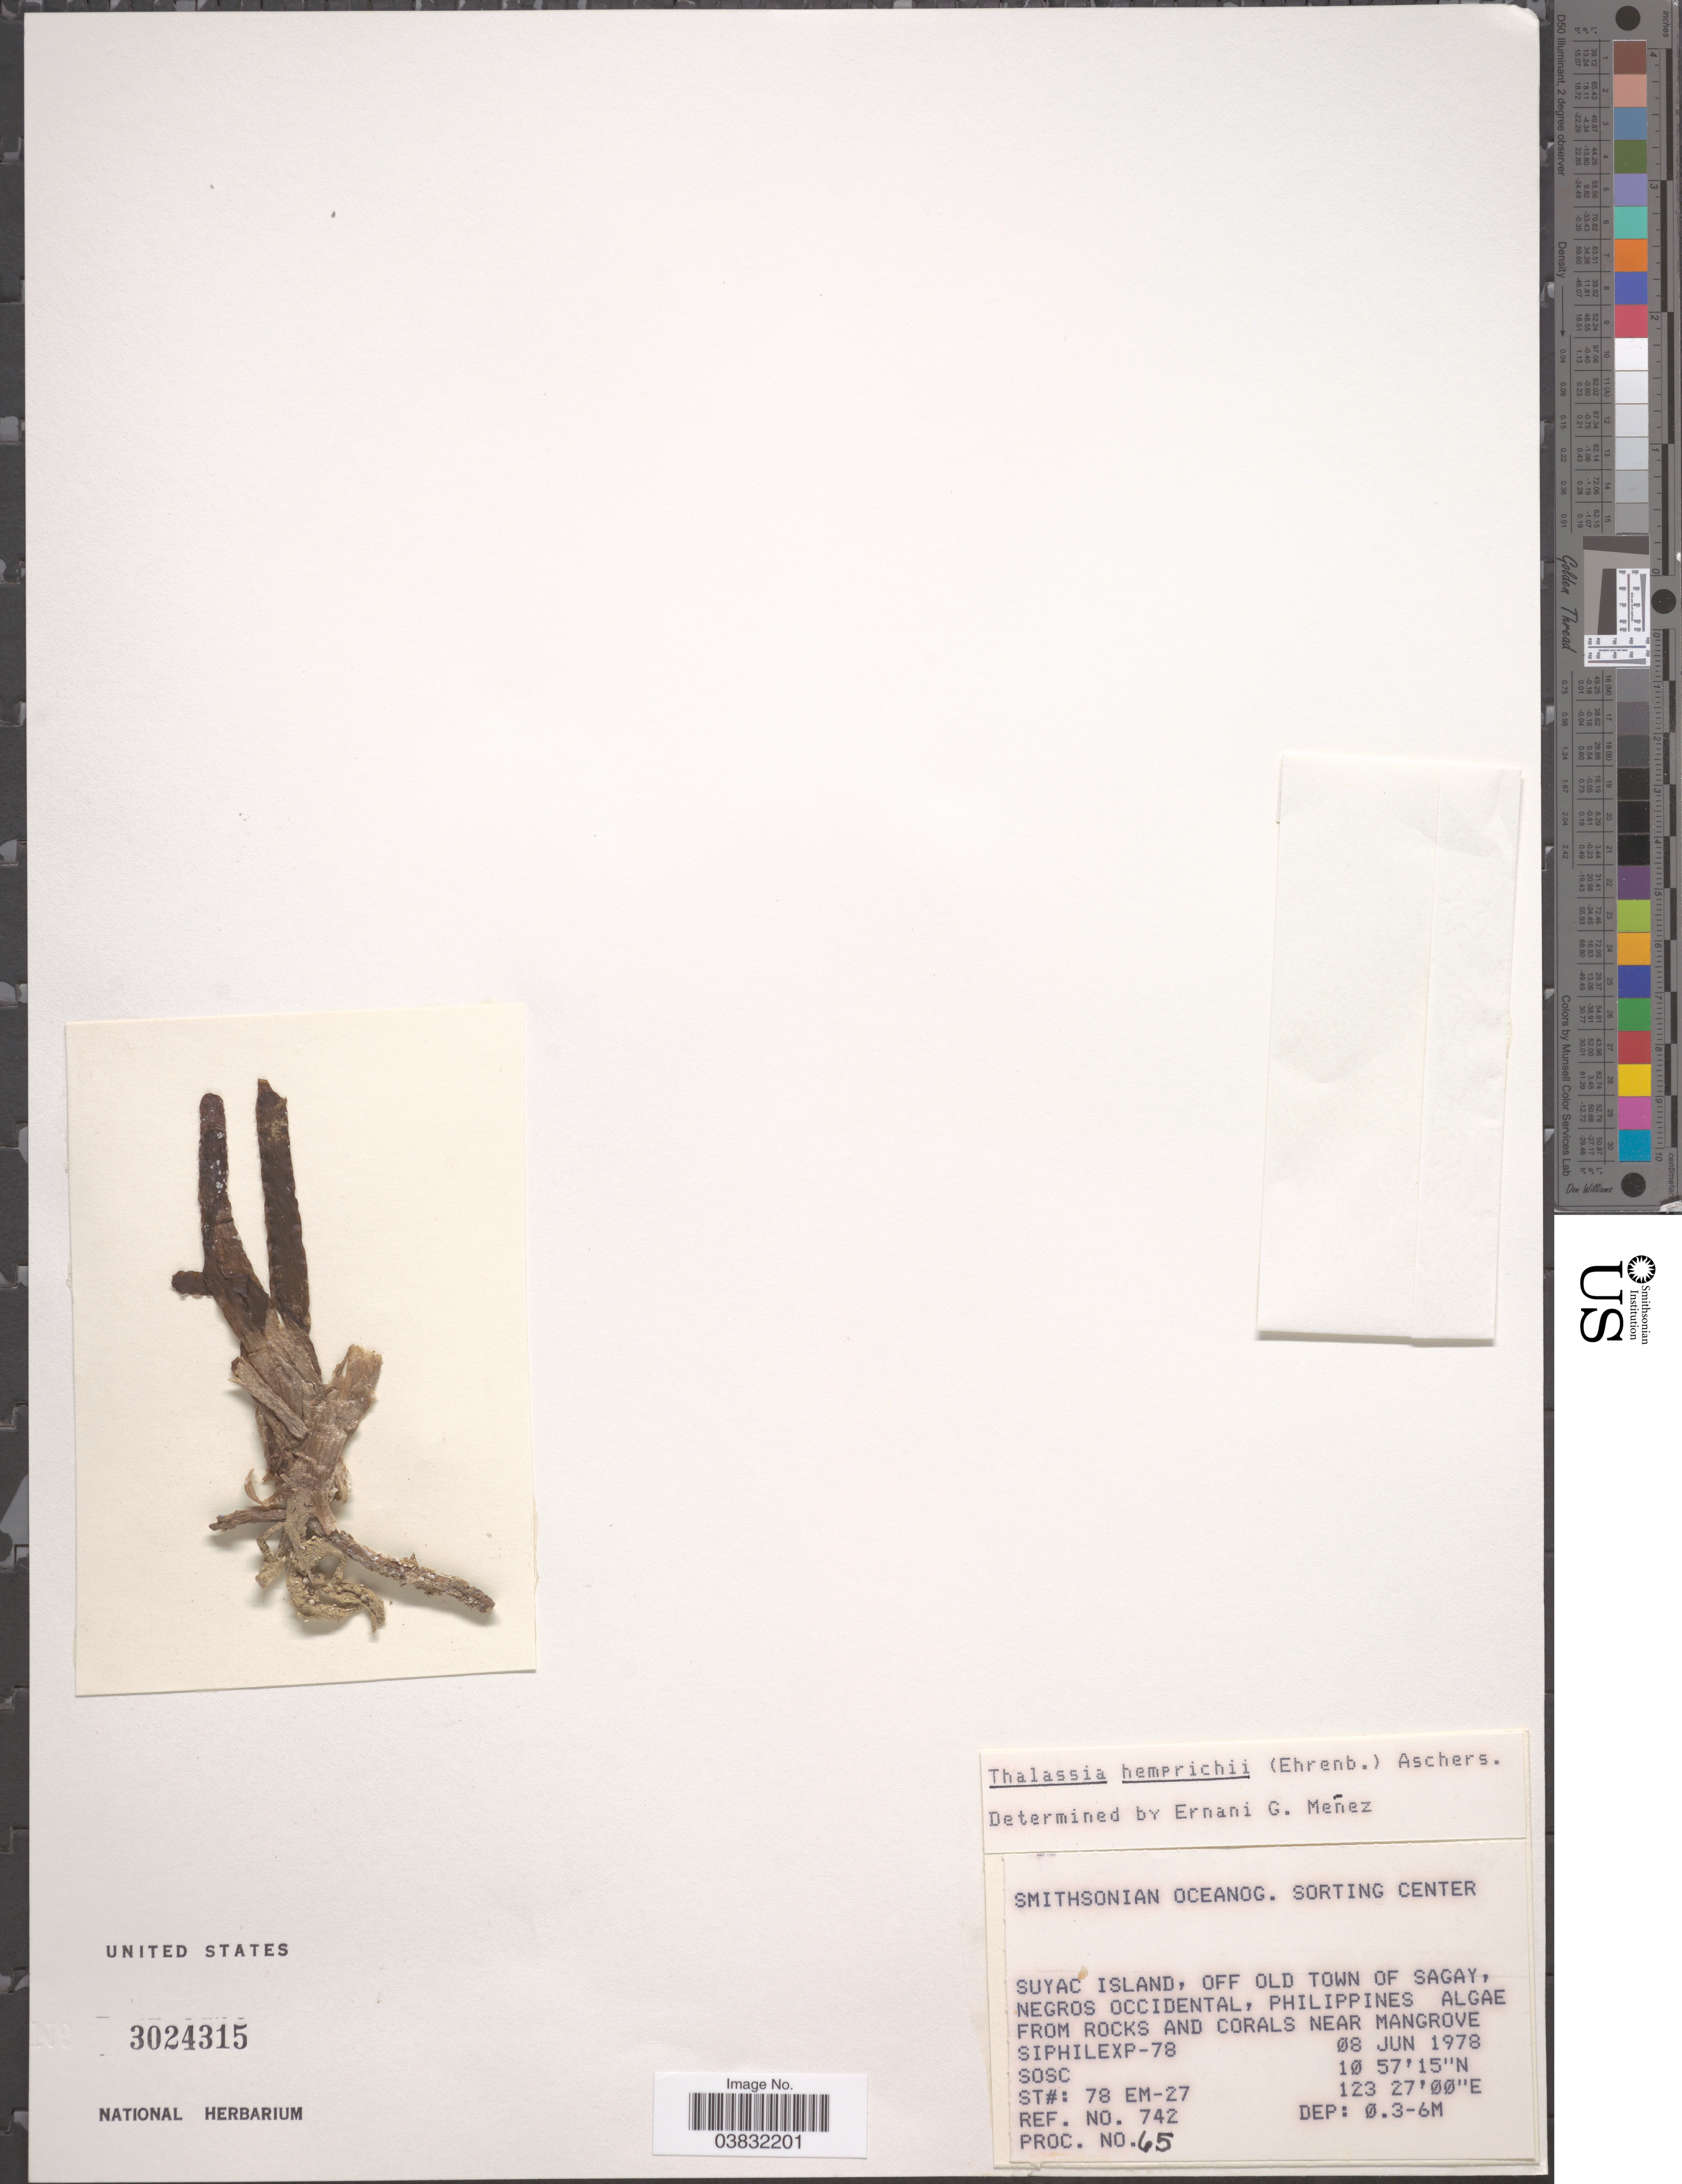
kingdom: Plantae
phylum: Tracheophyta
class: Liliopsida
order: Alismatales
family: Hydrocharitaceae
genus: Thalassia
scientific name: Thalassia hemprichii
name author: Asch.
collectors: SOSC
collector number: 742/65 ?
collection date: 1978-06-08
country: Philippines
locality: Suyac Island, off old town of Sagay, Negros Occidental.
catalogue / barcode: US 3024315